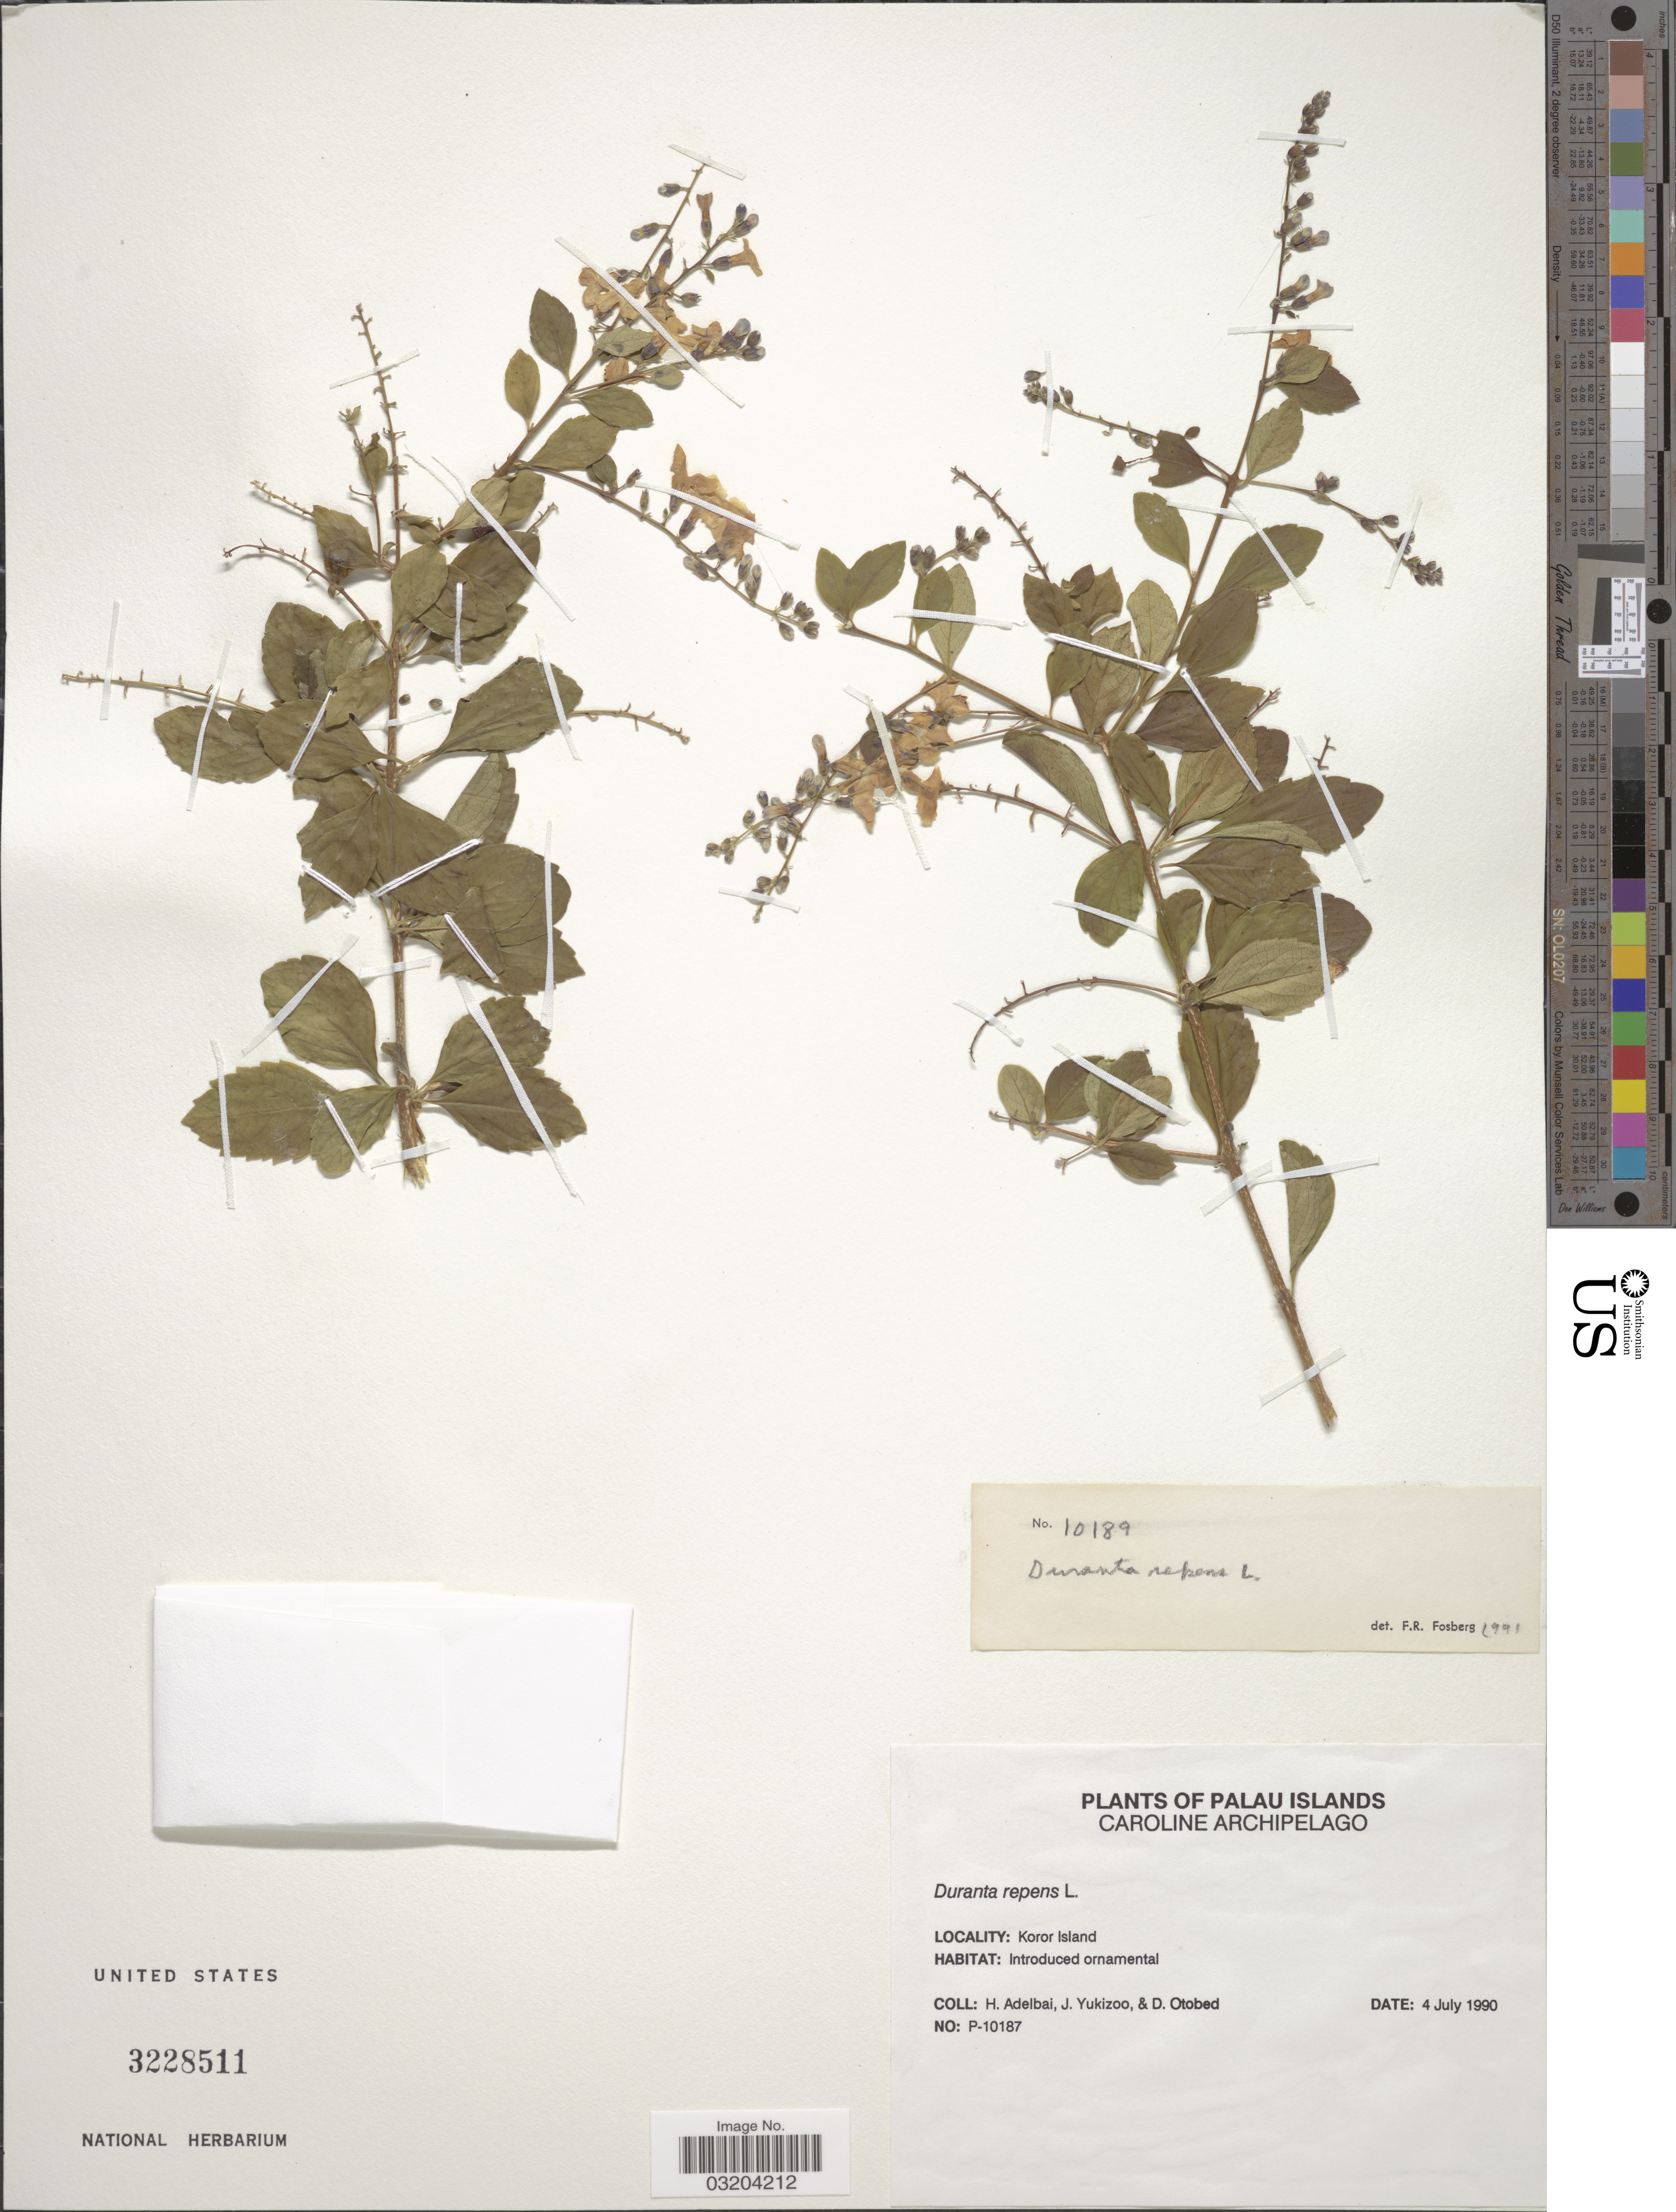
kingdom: Plantae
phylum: Tracheophyta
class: Magnoliopsida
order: Lamiales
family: Verbenaceae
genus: Duranta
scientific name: Duranta erecta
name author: L.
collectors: H. Adelbai & D. O. Otobed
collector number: P-10187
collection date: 1990-07-04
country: Palau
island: Oreor [Koror]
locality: Palau Islands, Caroline Archipelago. Koror Island.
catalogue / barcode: US 3228511